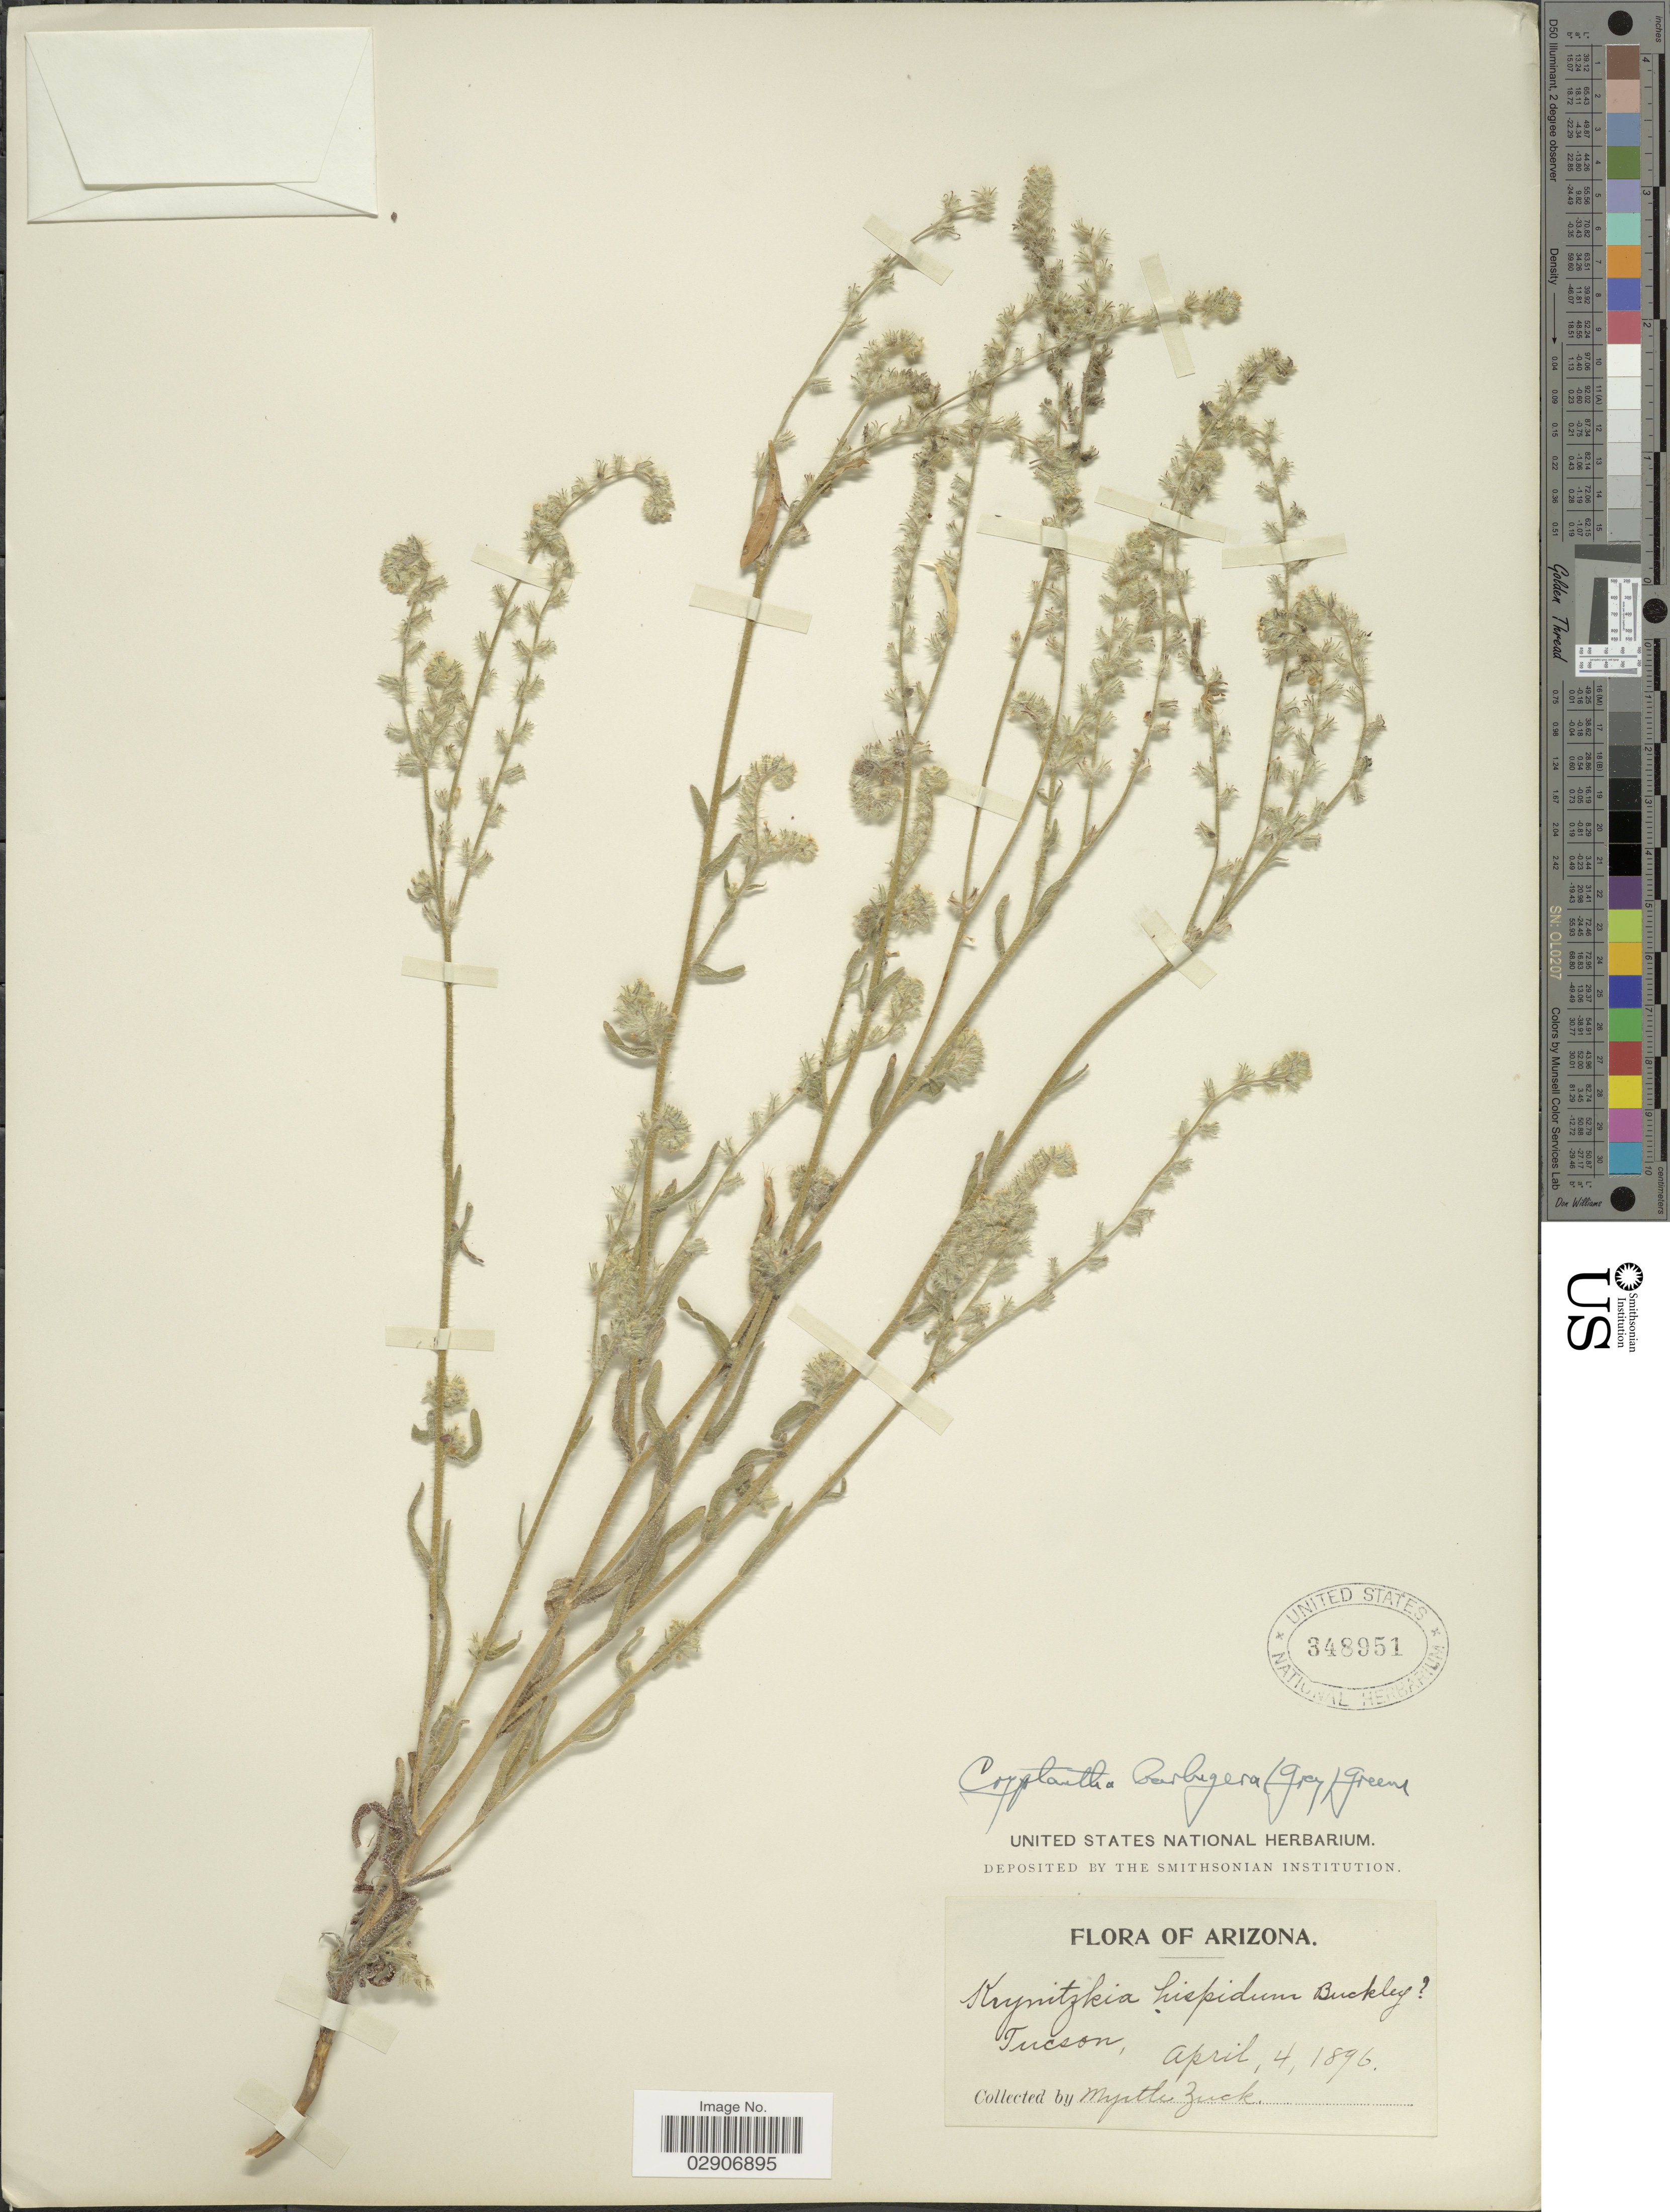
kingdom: Plantae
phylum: Tracheophyta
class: Magnoliopsida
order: Boraginales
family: Boraginaceae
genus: Cryptantha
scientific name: Cryptantha barbigera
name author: (A. Gray) Greene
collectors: Mrs W. Hough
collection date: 1896-04-04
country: United States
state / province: Arizona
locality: Tucson.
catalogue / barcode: US 348951